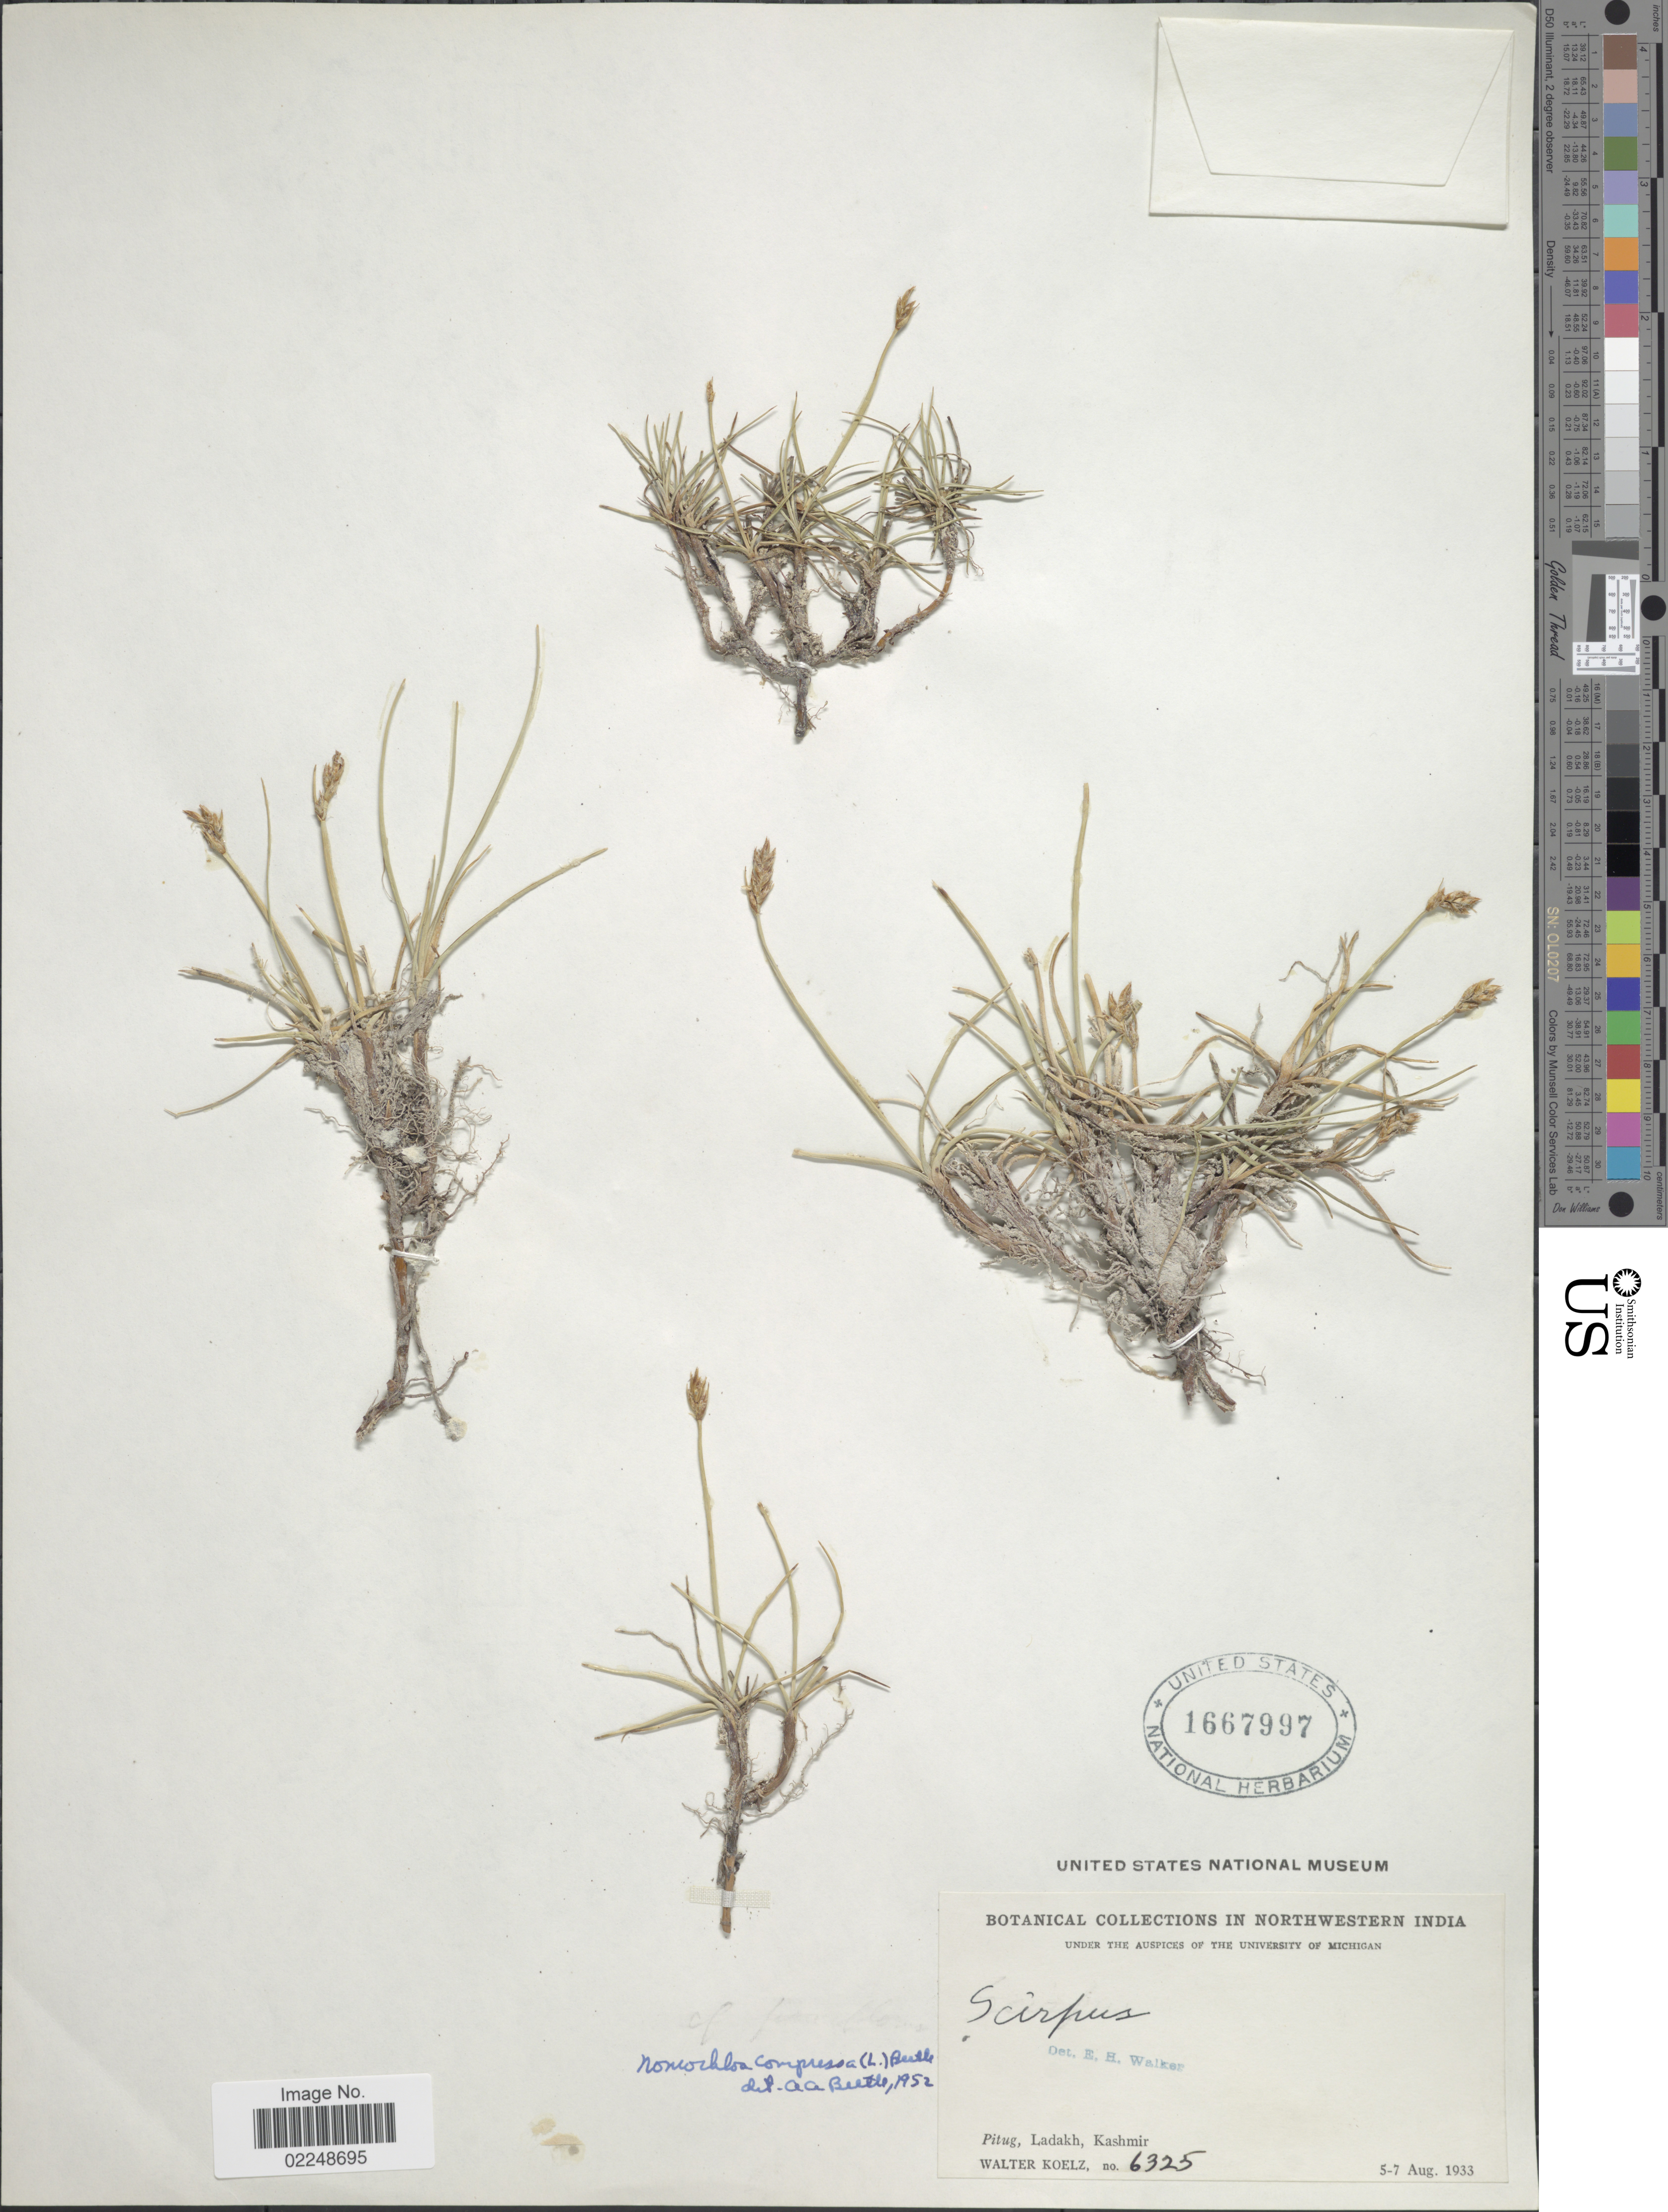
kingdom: Plantae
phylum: Tracheophyta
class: Liliopsida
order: Poales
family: Cyperaceae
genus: Blysmus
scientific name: Blysmus compressus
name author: (L.) Panzer ex Link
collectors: W. N. Koelz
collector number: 6325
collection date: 1933-08-05/1933-08-07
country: India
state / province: Jammu and Kashmir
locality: Pitug, Ladakh, Kashmir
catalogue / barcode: US 1667997